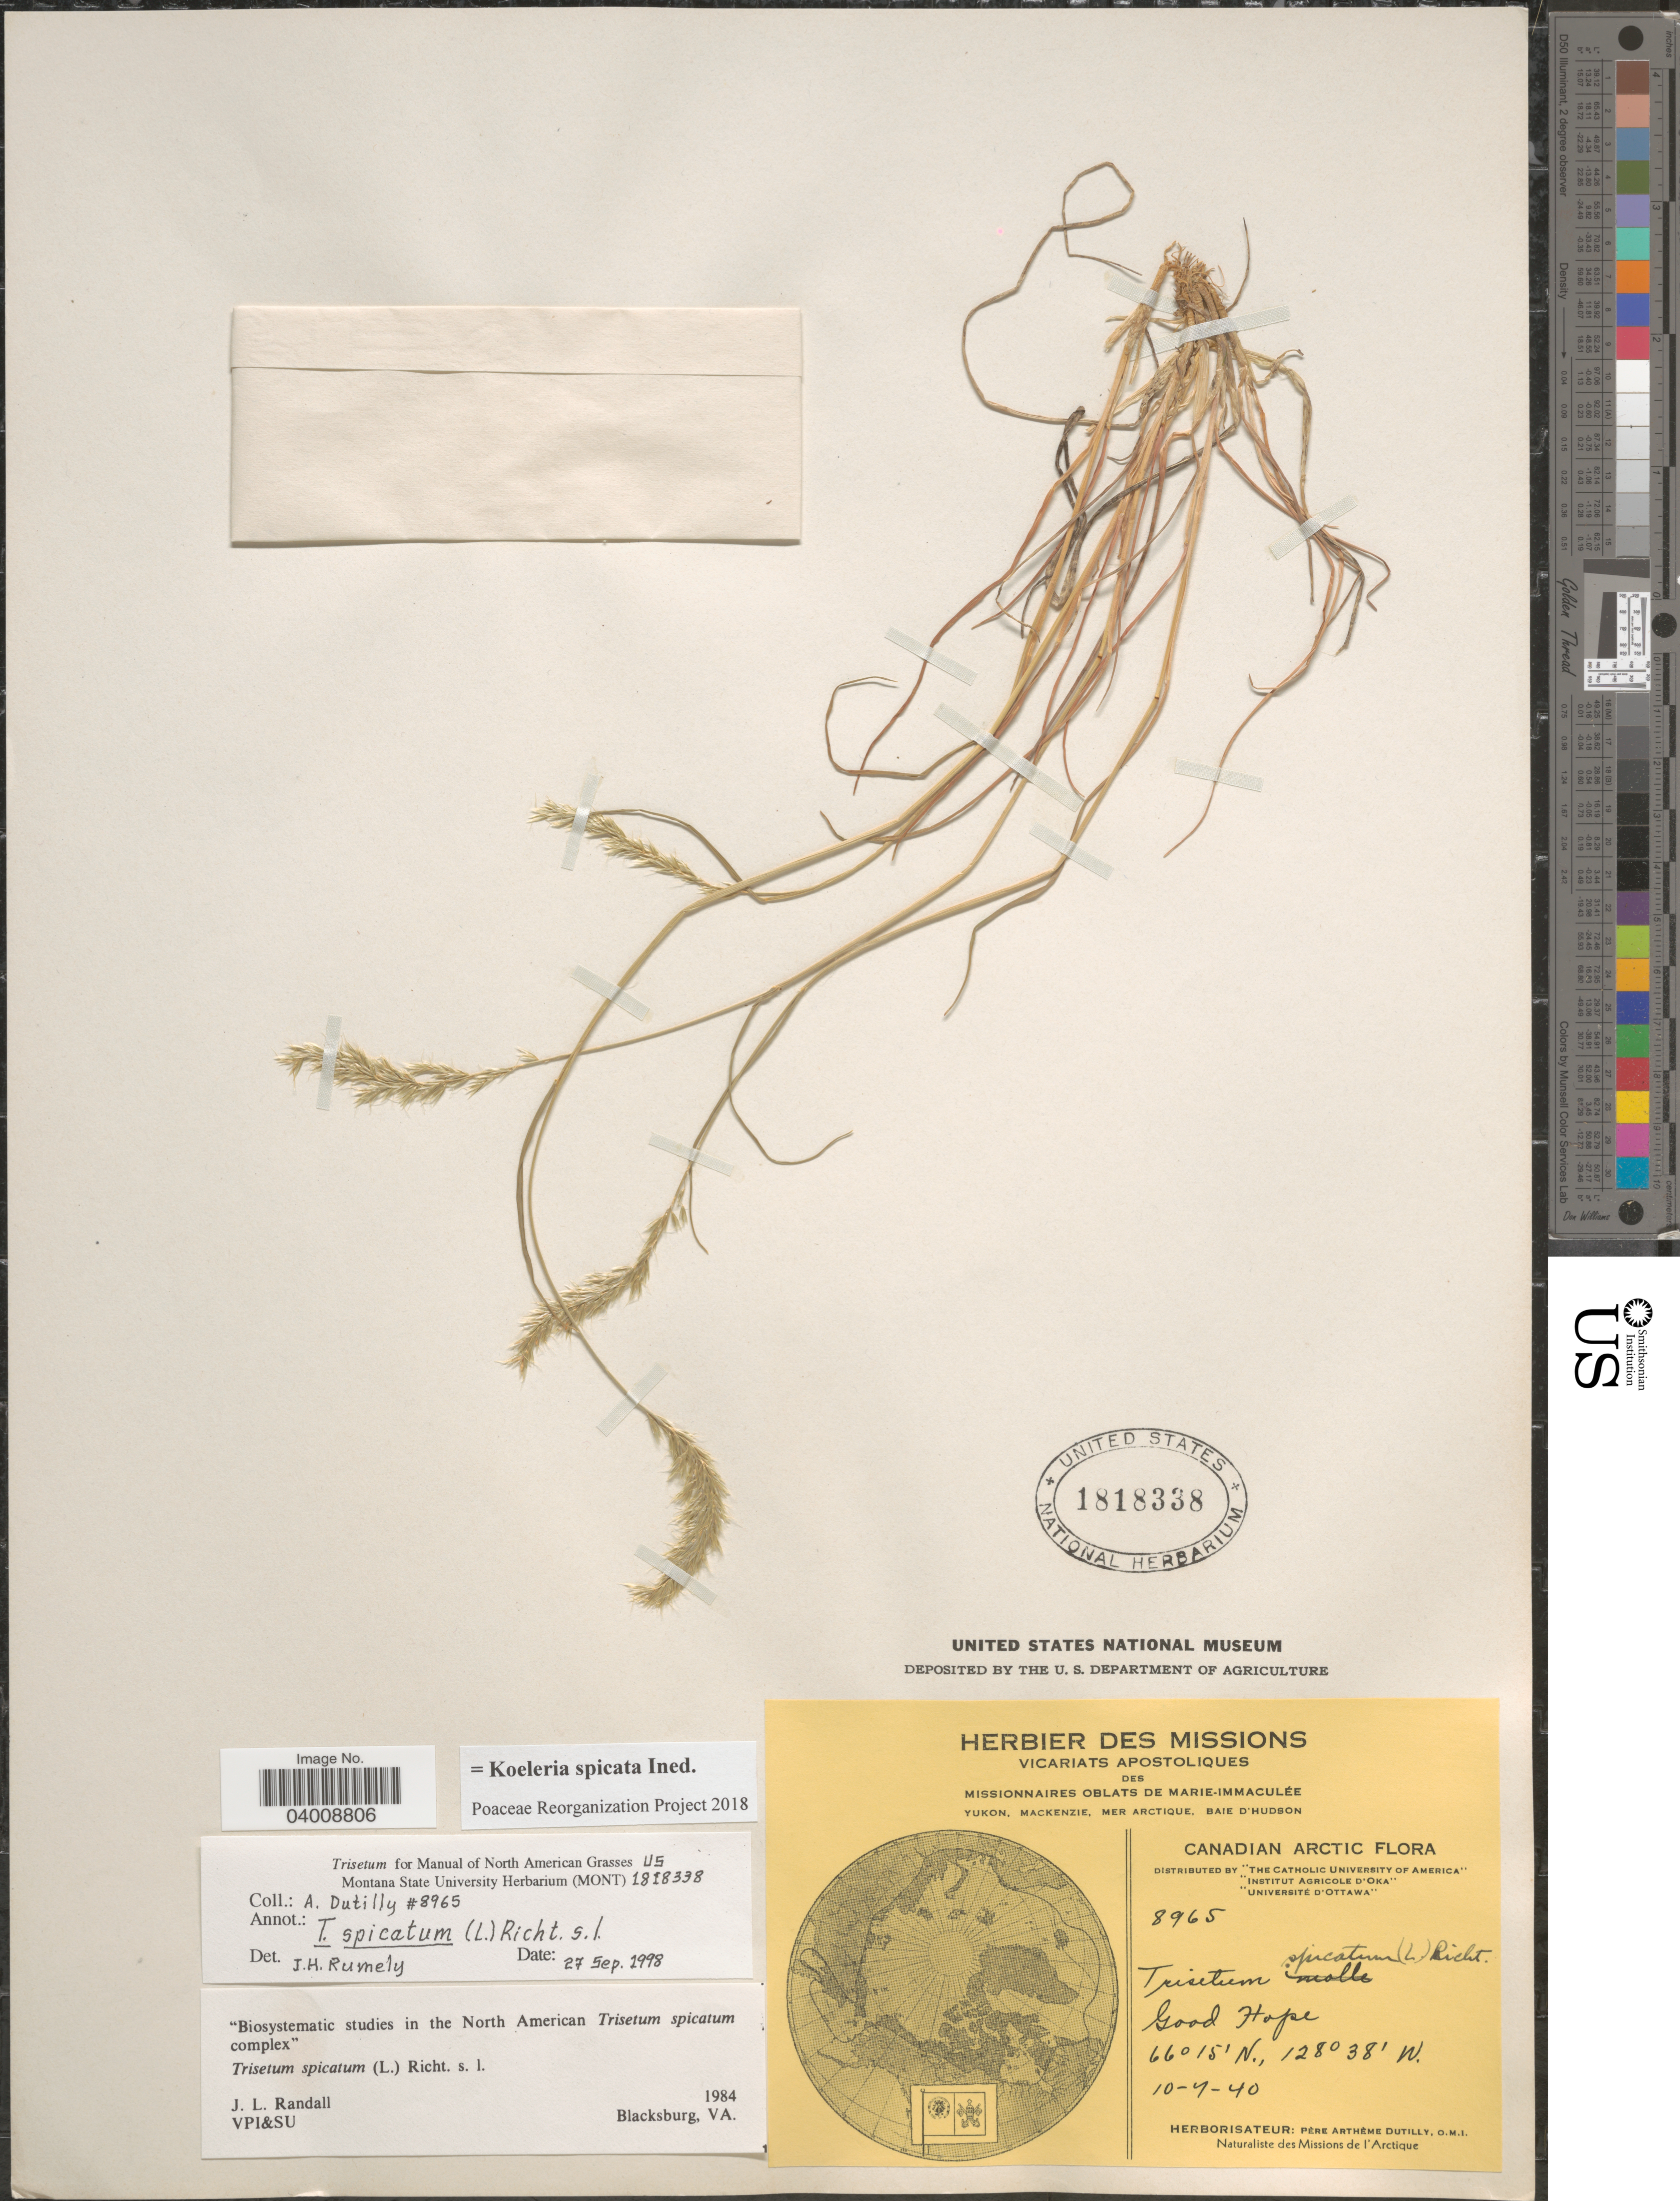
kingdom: Plantae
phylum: Tracheophyta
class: Liliopsida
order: Poales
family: Poaceae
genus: Koeleria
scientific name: Koeleria spicata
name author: (L.) Barberá et al.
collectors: ex Herb. Pêre Arthême Dutilly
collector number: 8965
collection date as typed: Transcribed d/m/y: 10/7/40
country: Canada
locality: Canadian Arctic. Good Hope.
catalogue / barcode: US 1818338